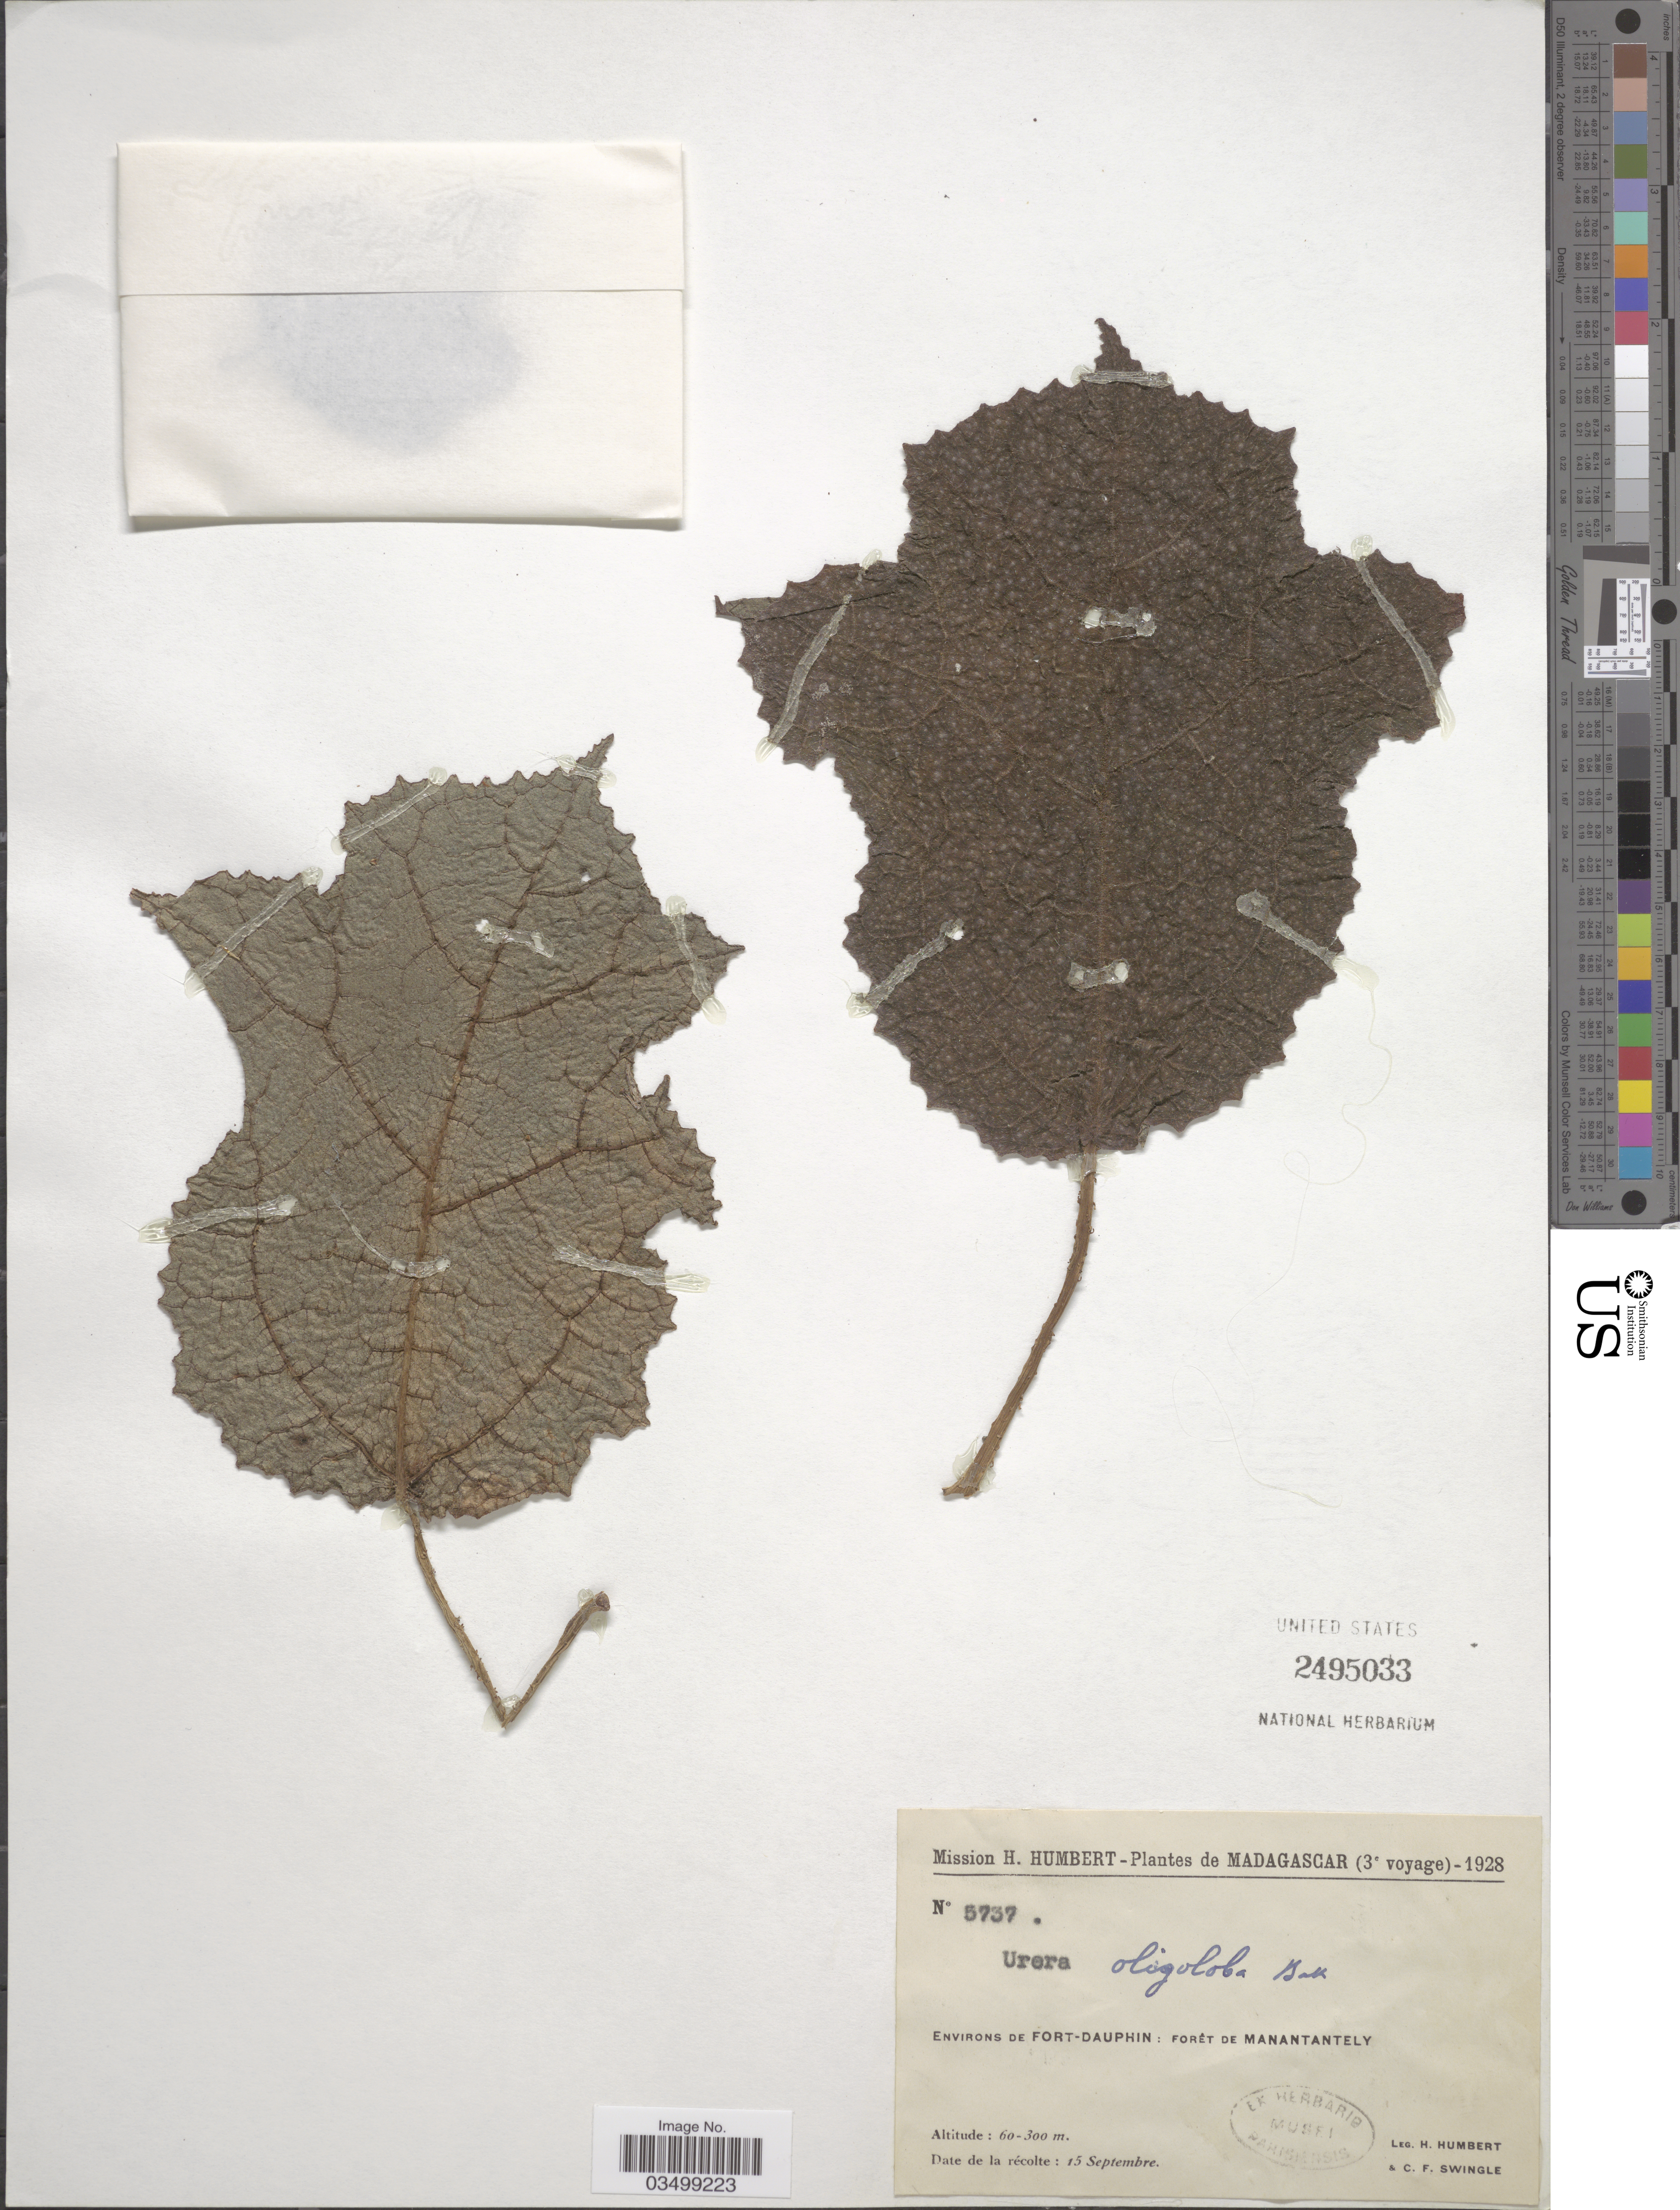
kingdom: Plantae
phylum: Tracheophyta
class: Magnoliopsida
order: Rosales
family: Urticaceae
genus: Laportea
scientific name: Laportea oligoloba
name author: (Baker) Friis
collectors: H. Humbert & C. Swingle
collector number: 5737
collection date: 1928-09-15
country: St. Lucia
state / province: Dauphin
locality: Environs de Fort-Dauphin: Forêt Manantantely.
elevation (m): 60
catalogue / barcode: US 2495033